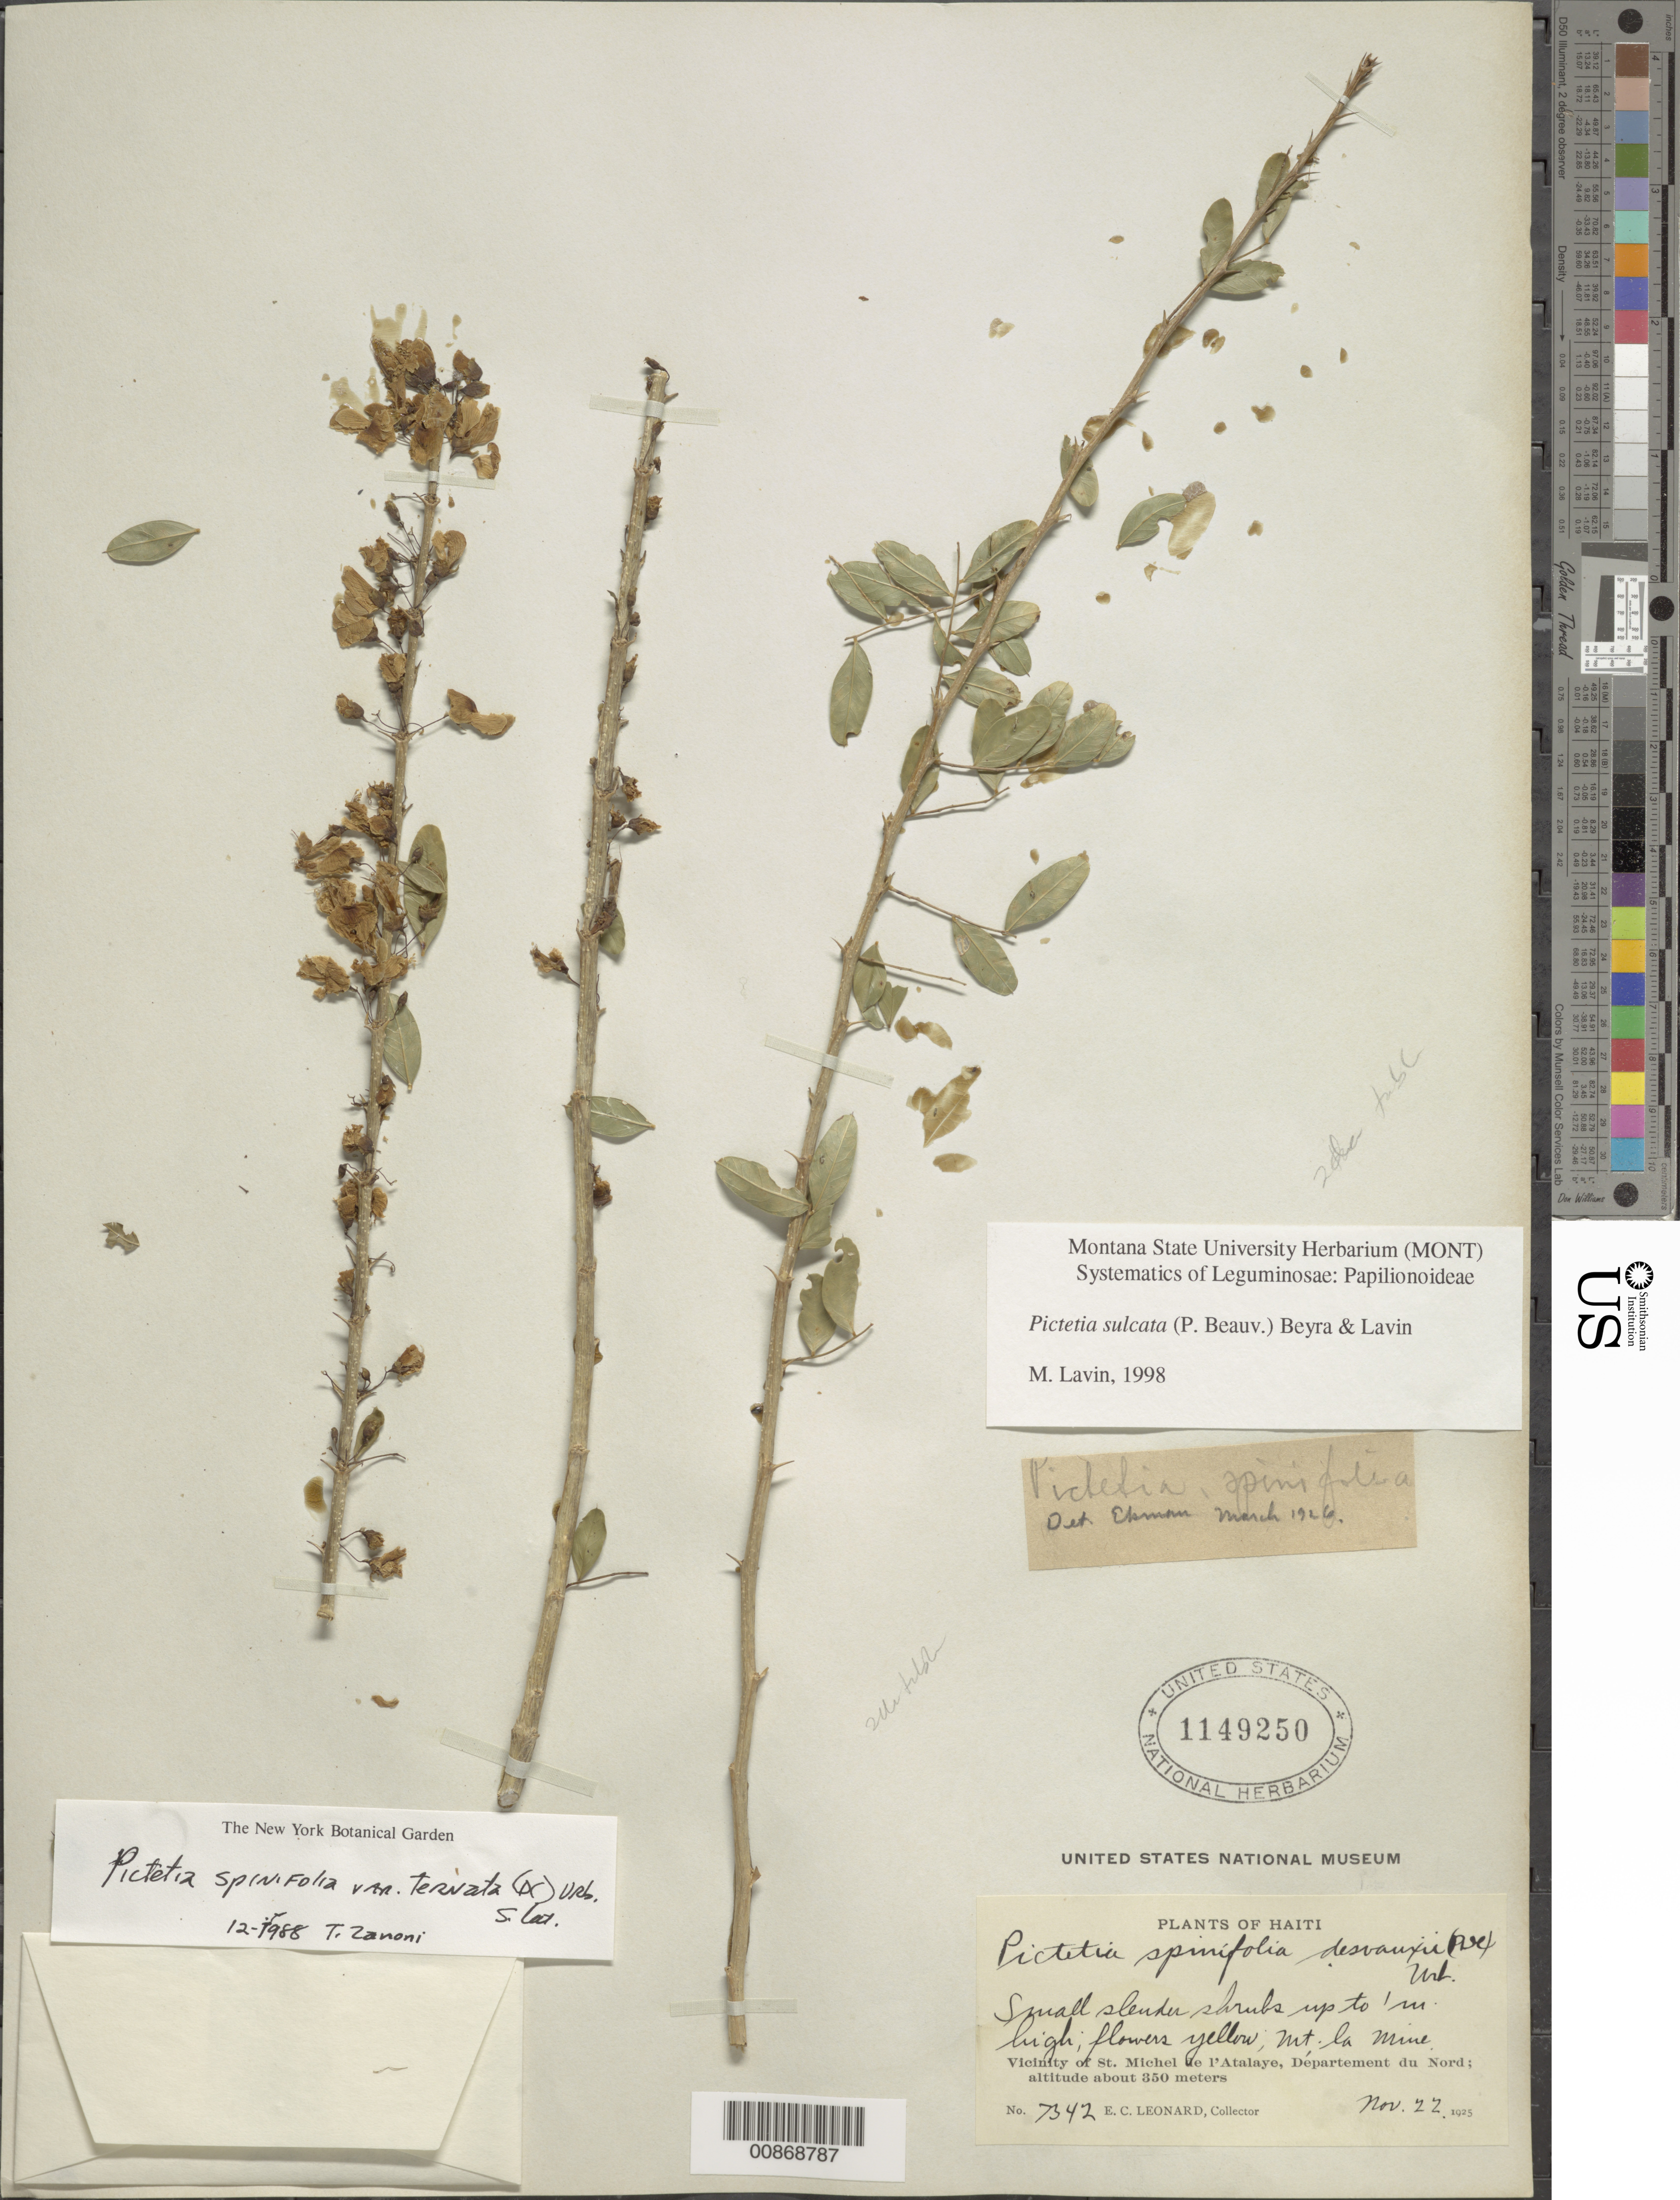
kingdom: Plantae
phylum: Tracheophyta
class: Magnoliopsida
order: Fabales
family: Fabaceae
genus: Pictetia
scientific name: Pictetia sulcata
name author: (P. Beauv.) Beyra & Lavin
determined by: Lavin, M.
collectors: E. C. Leonard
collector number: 7342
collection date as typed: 22 Nov 1925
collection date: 1925-11-22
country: Haiti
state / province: Nord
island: Hispaniola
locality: Vicinity of St. Michel de l'Atalaye. Mt. la Mine.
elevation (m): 350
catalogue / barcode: US 1149250